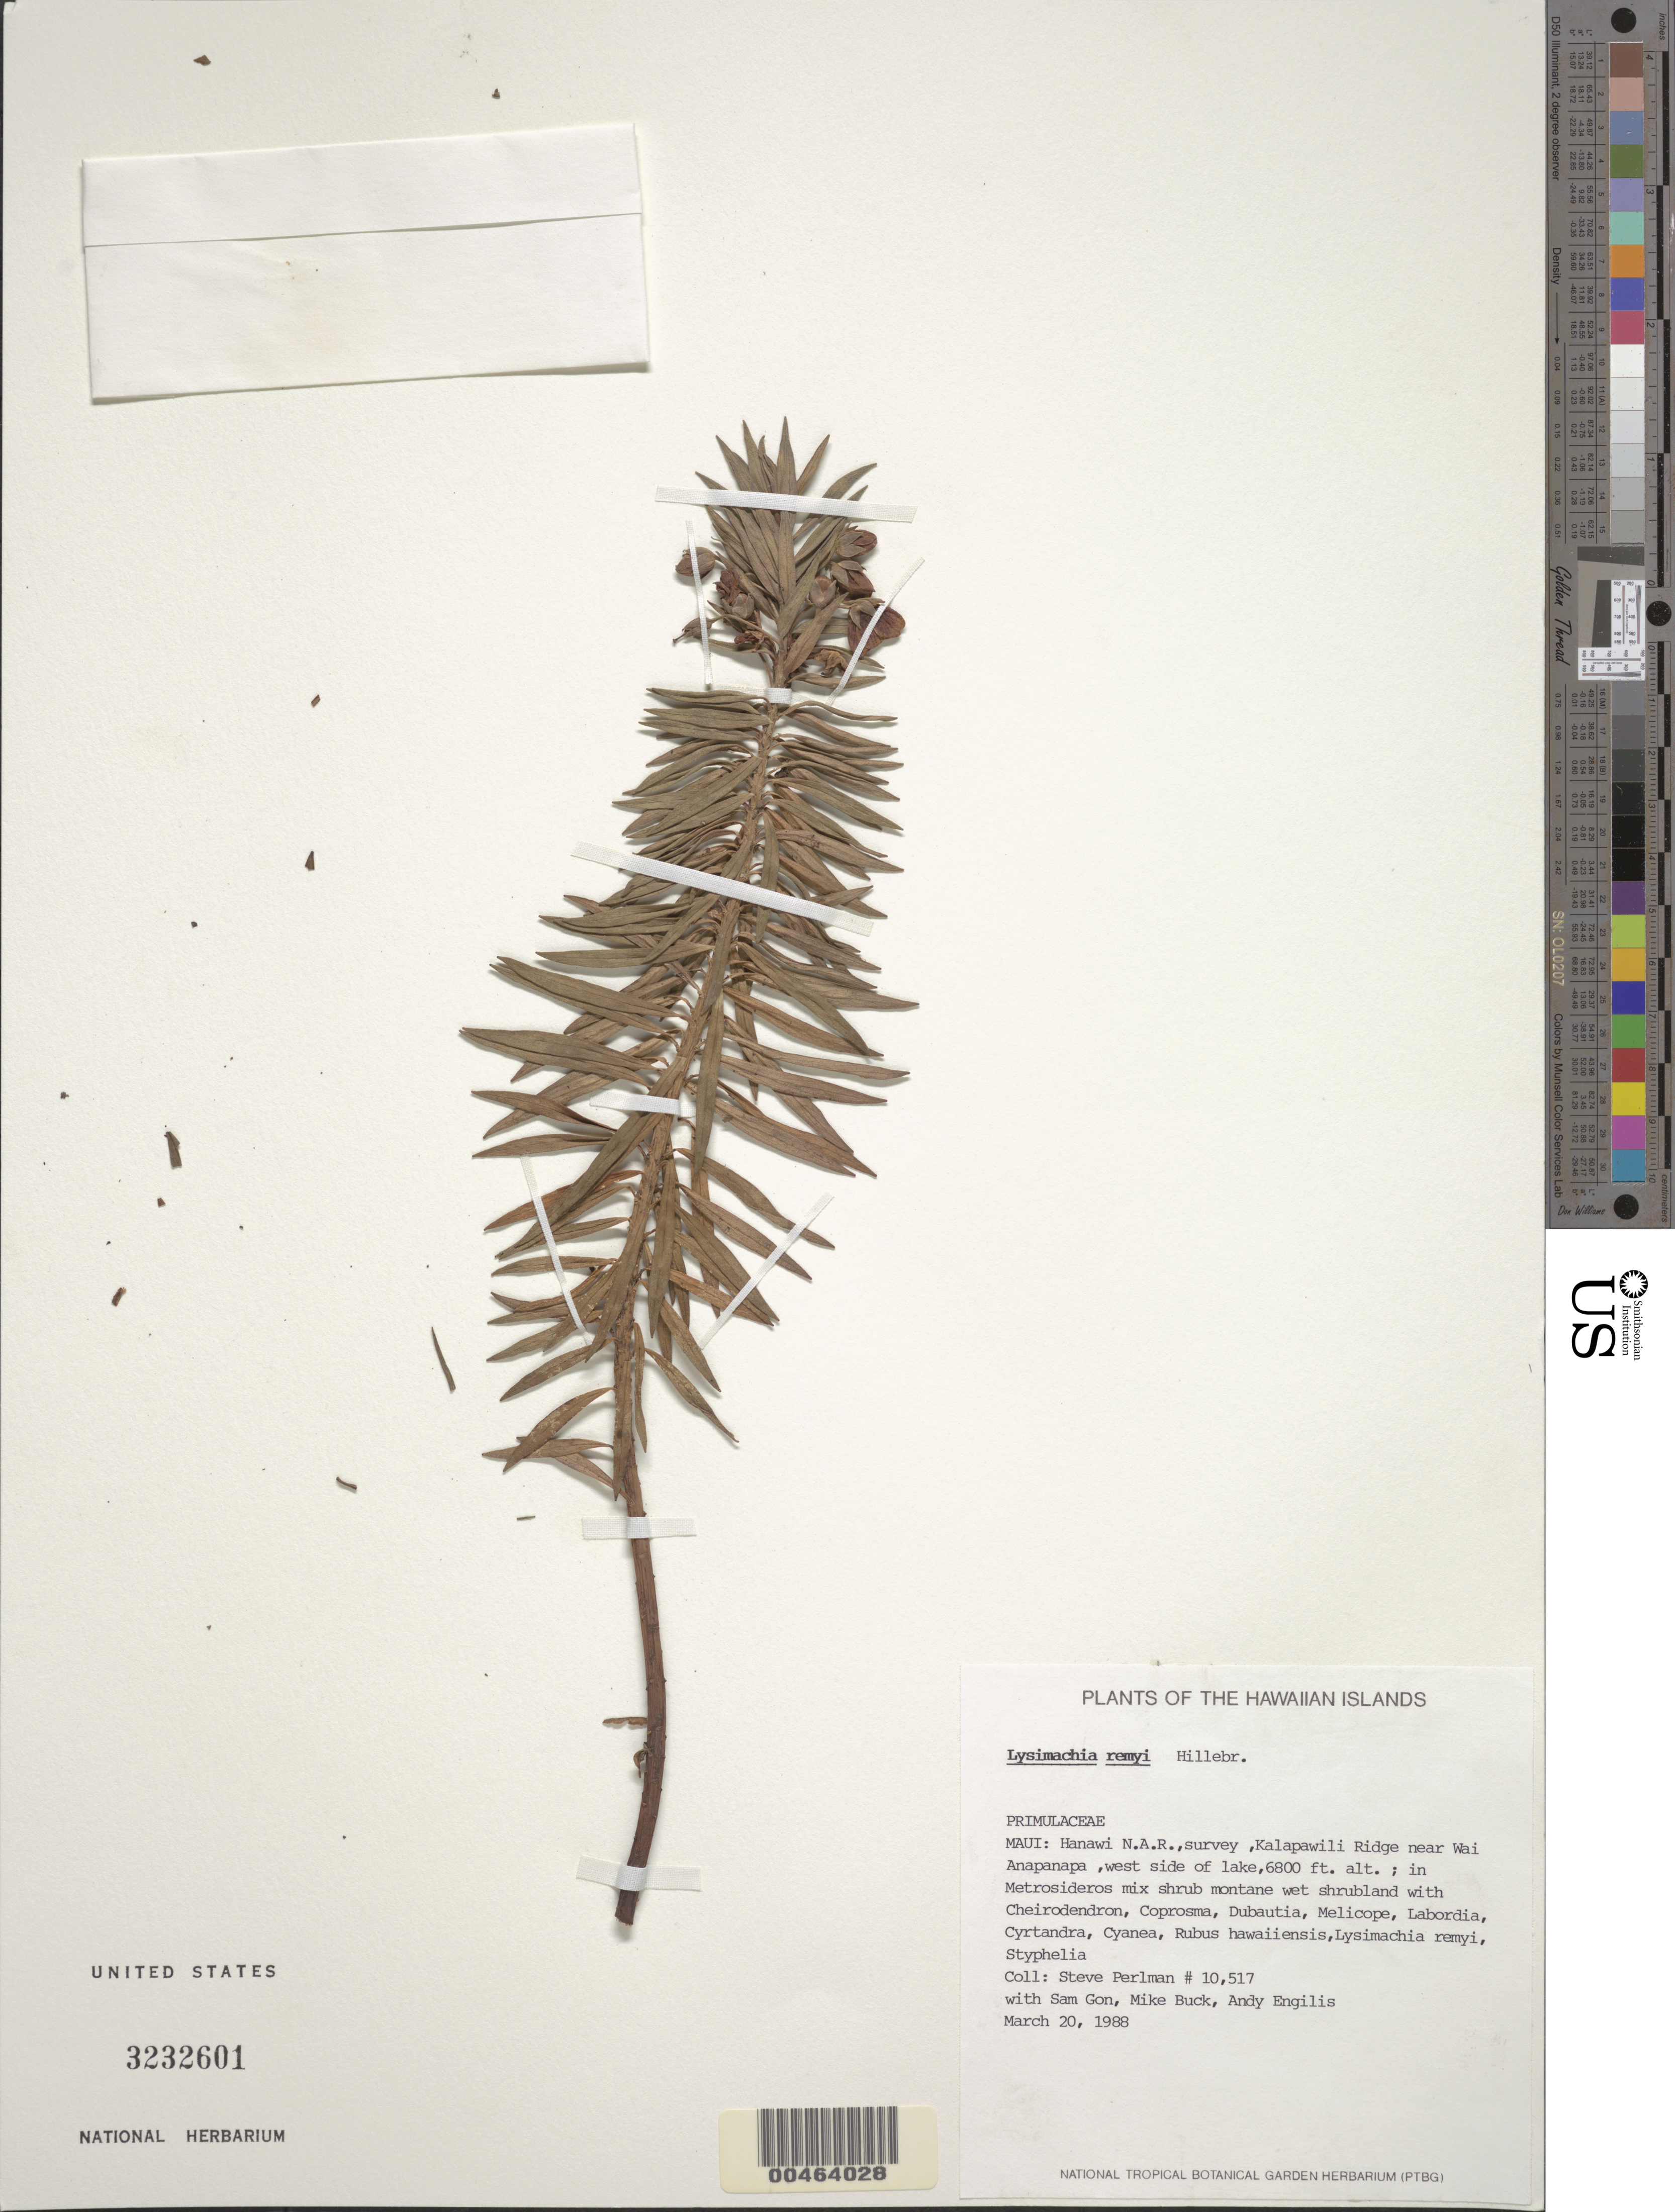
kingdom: Plantae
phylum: Tracheophyta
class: Magnoliopsida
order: Ericales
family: Primulaceae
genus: Lysimachia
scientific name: Lysimachia remyi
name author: Hillebr.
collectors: S. P. Perlman, S. Gon, M. Buck & A. Engilis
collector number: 10517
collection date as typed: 20 Mar 1988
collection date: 1988-03-20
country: United States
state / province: Hawaii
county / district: Maui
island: Maui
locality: Hanawi N.A.R., survey, Kalapawili Ridge near Wai Anapanapa, west side of lake.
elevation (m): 2073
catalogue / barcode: US 3232601